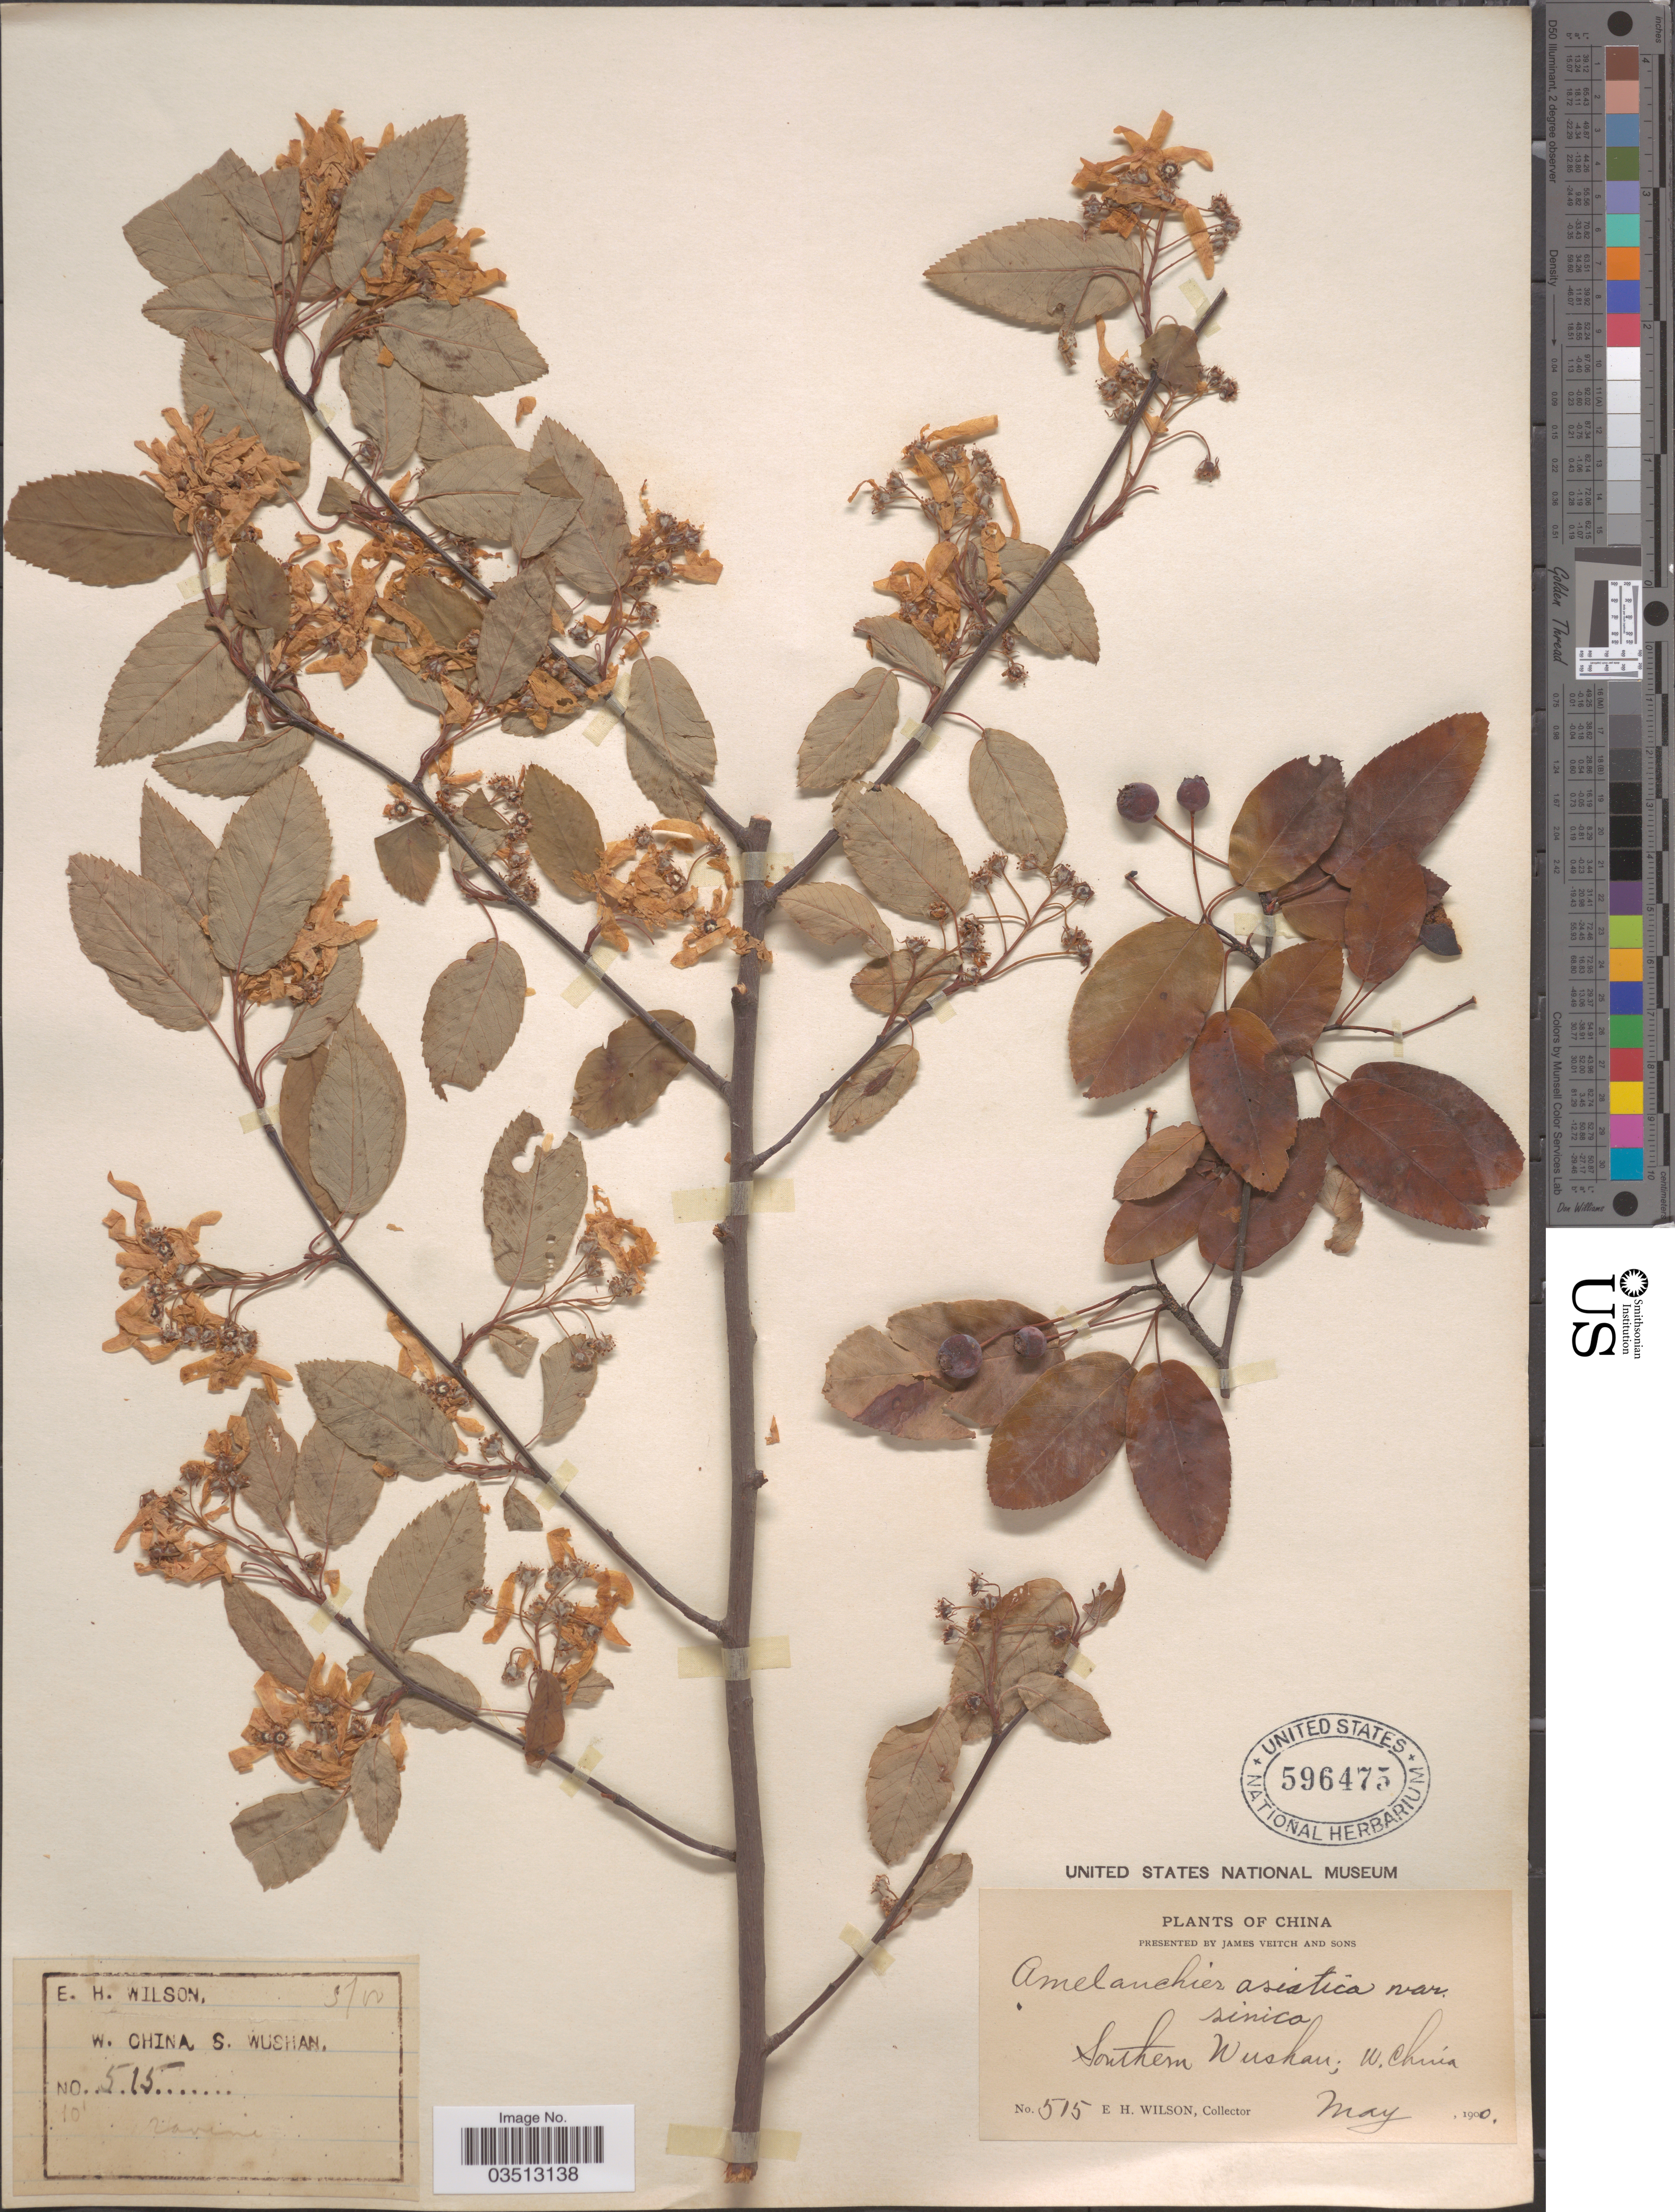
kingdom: Plantae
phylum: Tracheophyta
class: Magnoliopsida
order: Rosales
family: Rosaceae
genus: Amelanchier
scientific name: Amelanchier asiatica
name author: (Siebold & Zucc.) Endl. ex Walp.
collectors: E. Wilson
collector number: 515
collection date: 1900-05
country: China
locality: W. China, Southern Wushan.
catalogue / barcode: US 596475